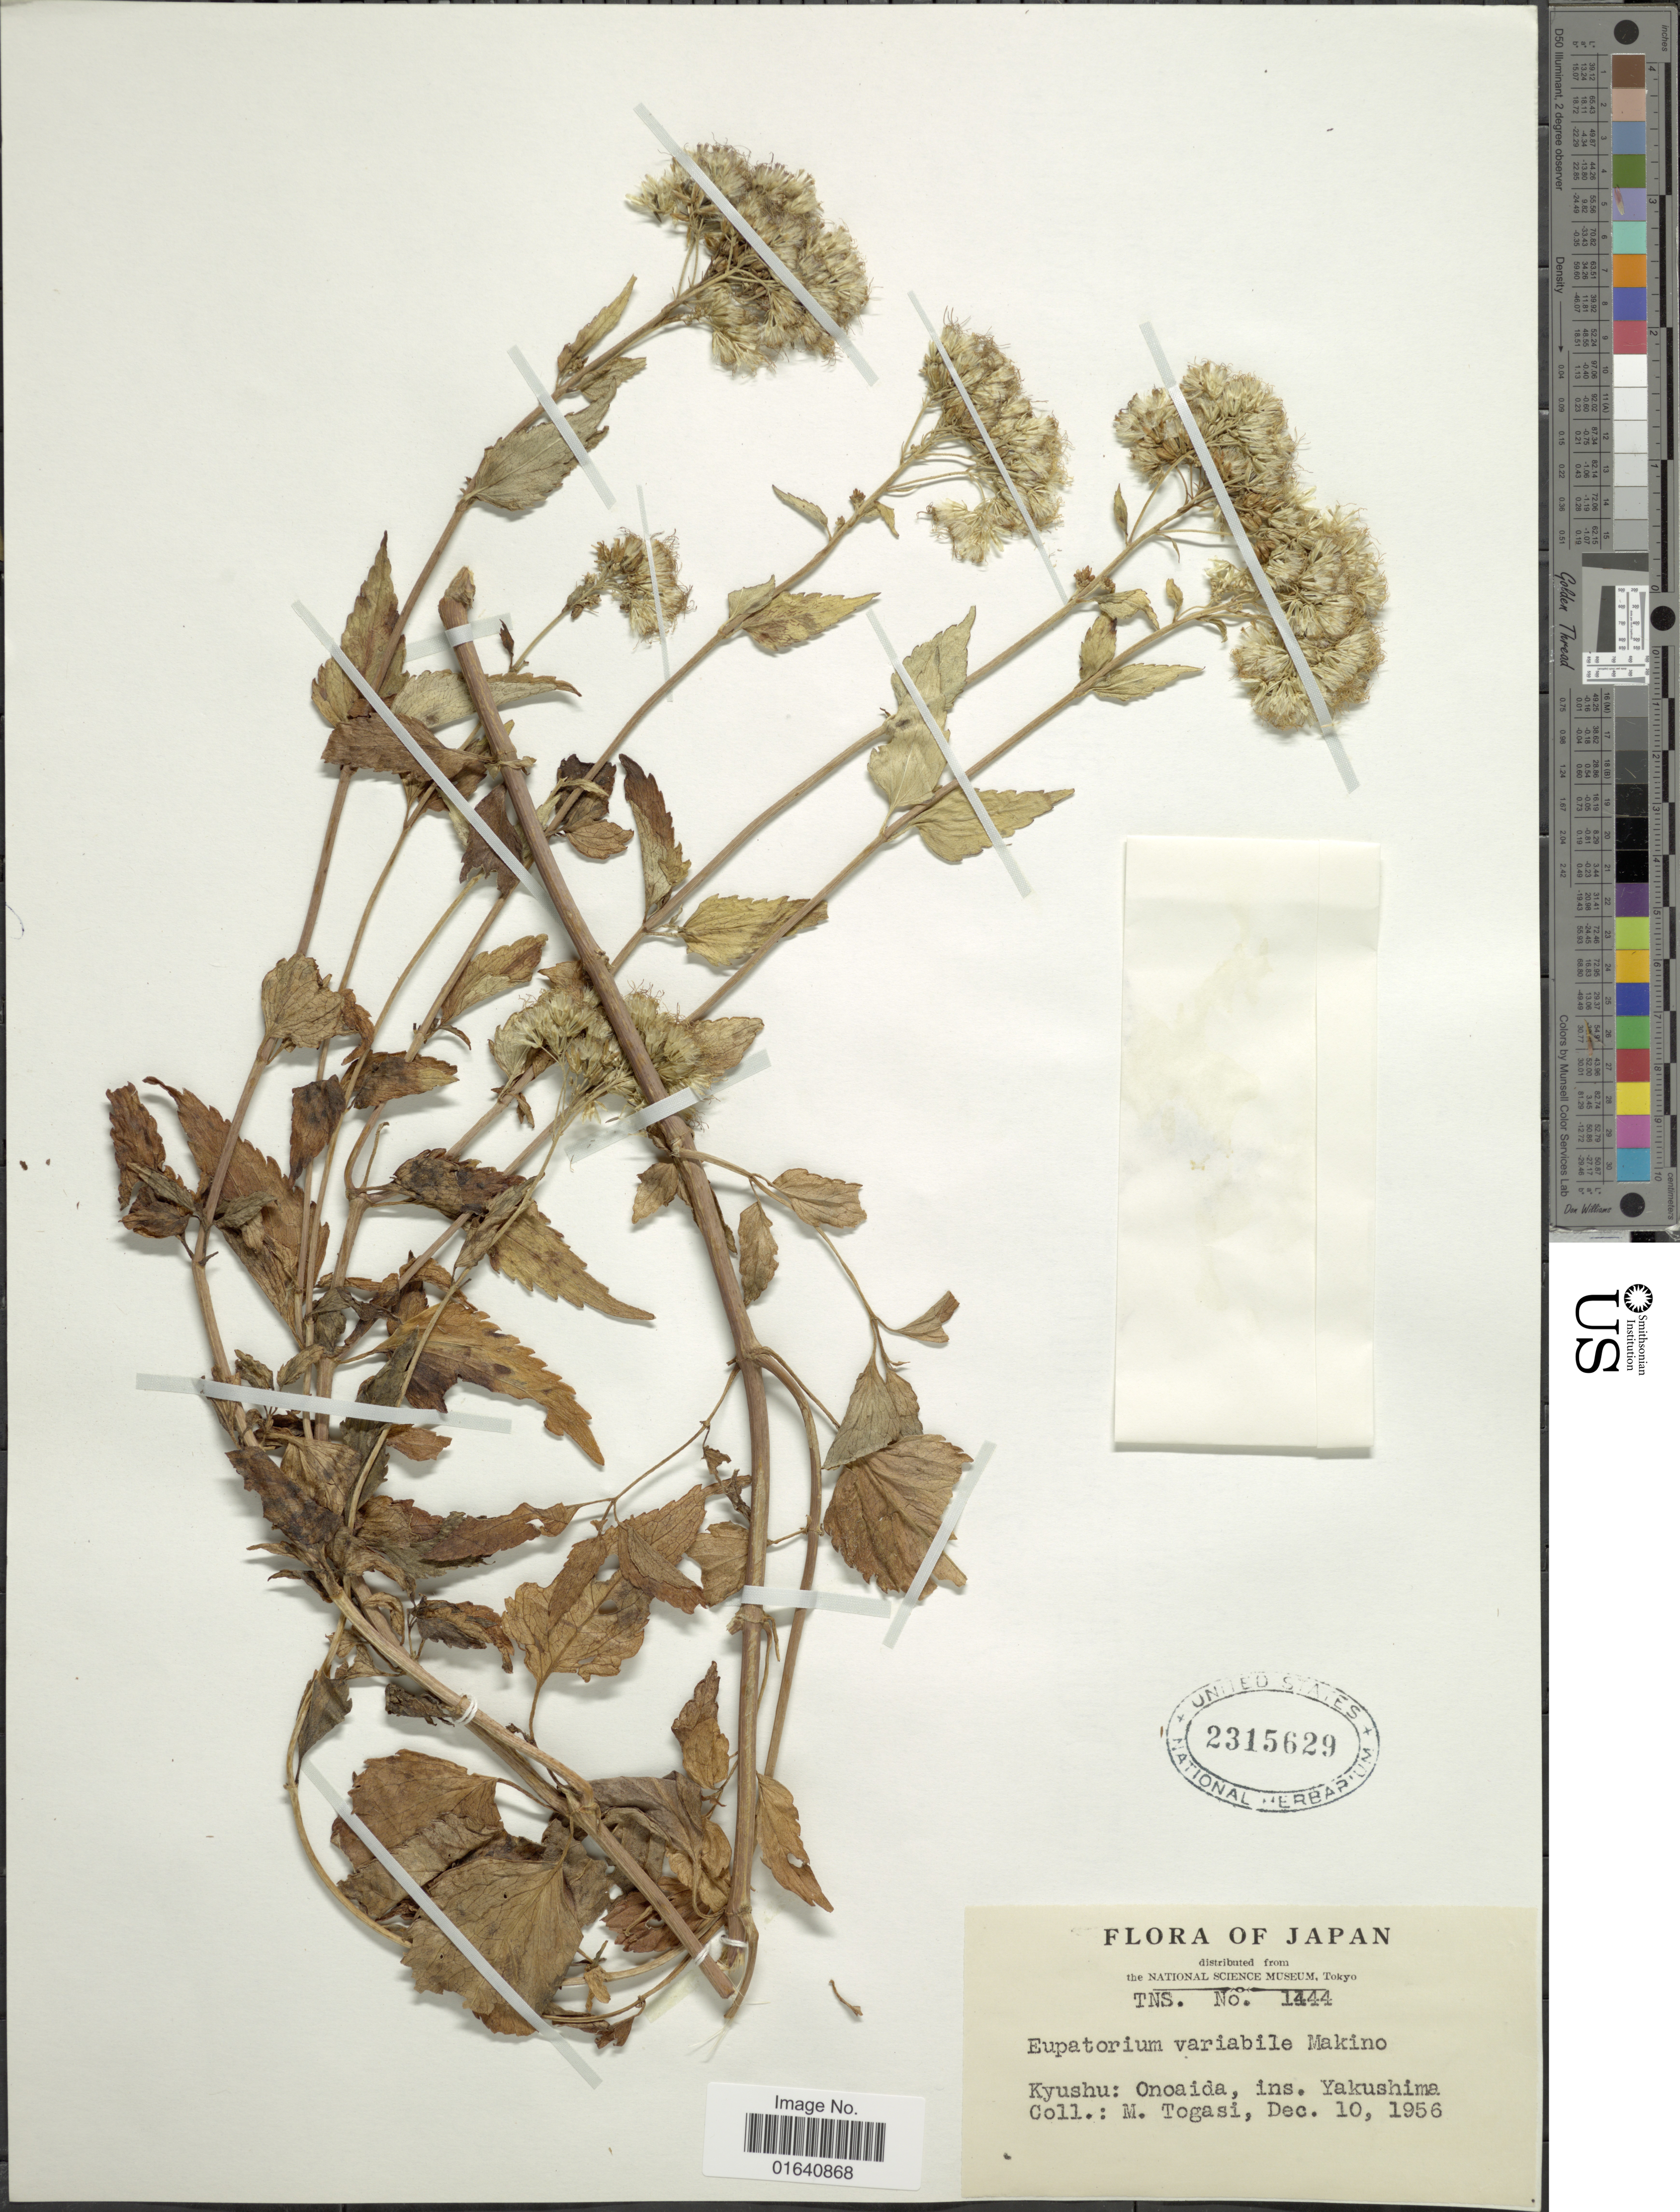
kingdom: Plantae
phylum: Tracheophyta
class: Magnoliopsida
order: Asterales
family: Asteraceae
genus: Eupatorium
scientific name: Eupatorium variabilis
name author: Makino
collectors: M. Togasi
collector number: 1444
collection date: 1956-12-10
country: Japan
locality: Kyushu: Oneida, in. Yakushima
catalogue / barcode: US 2315629